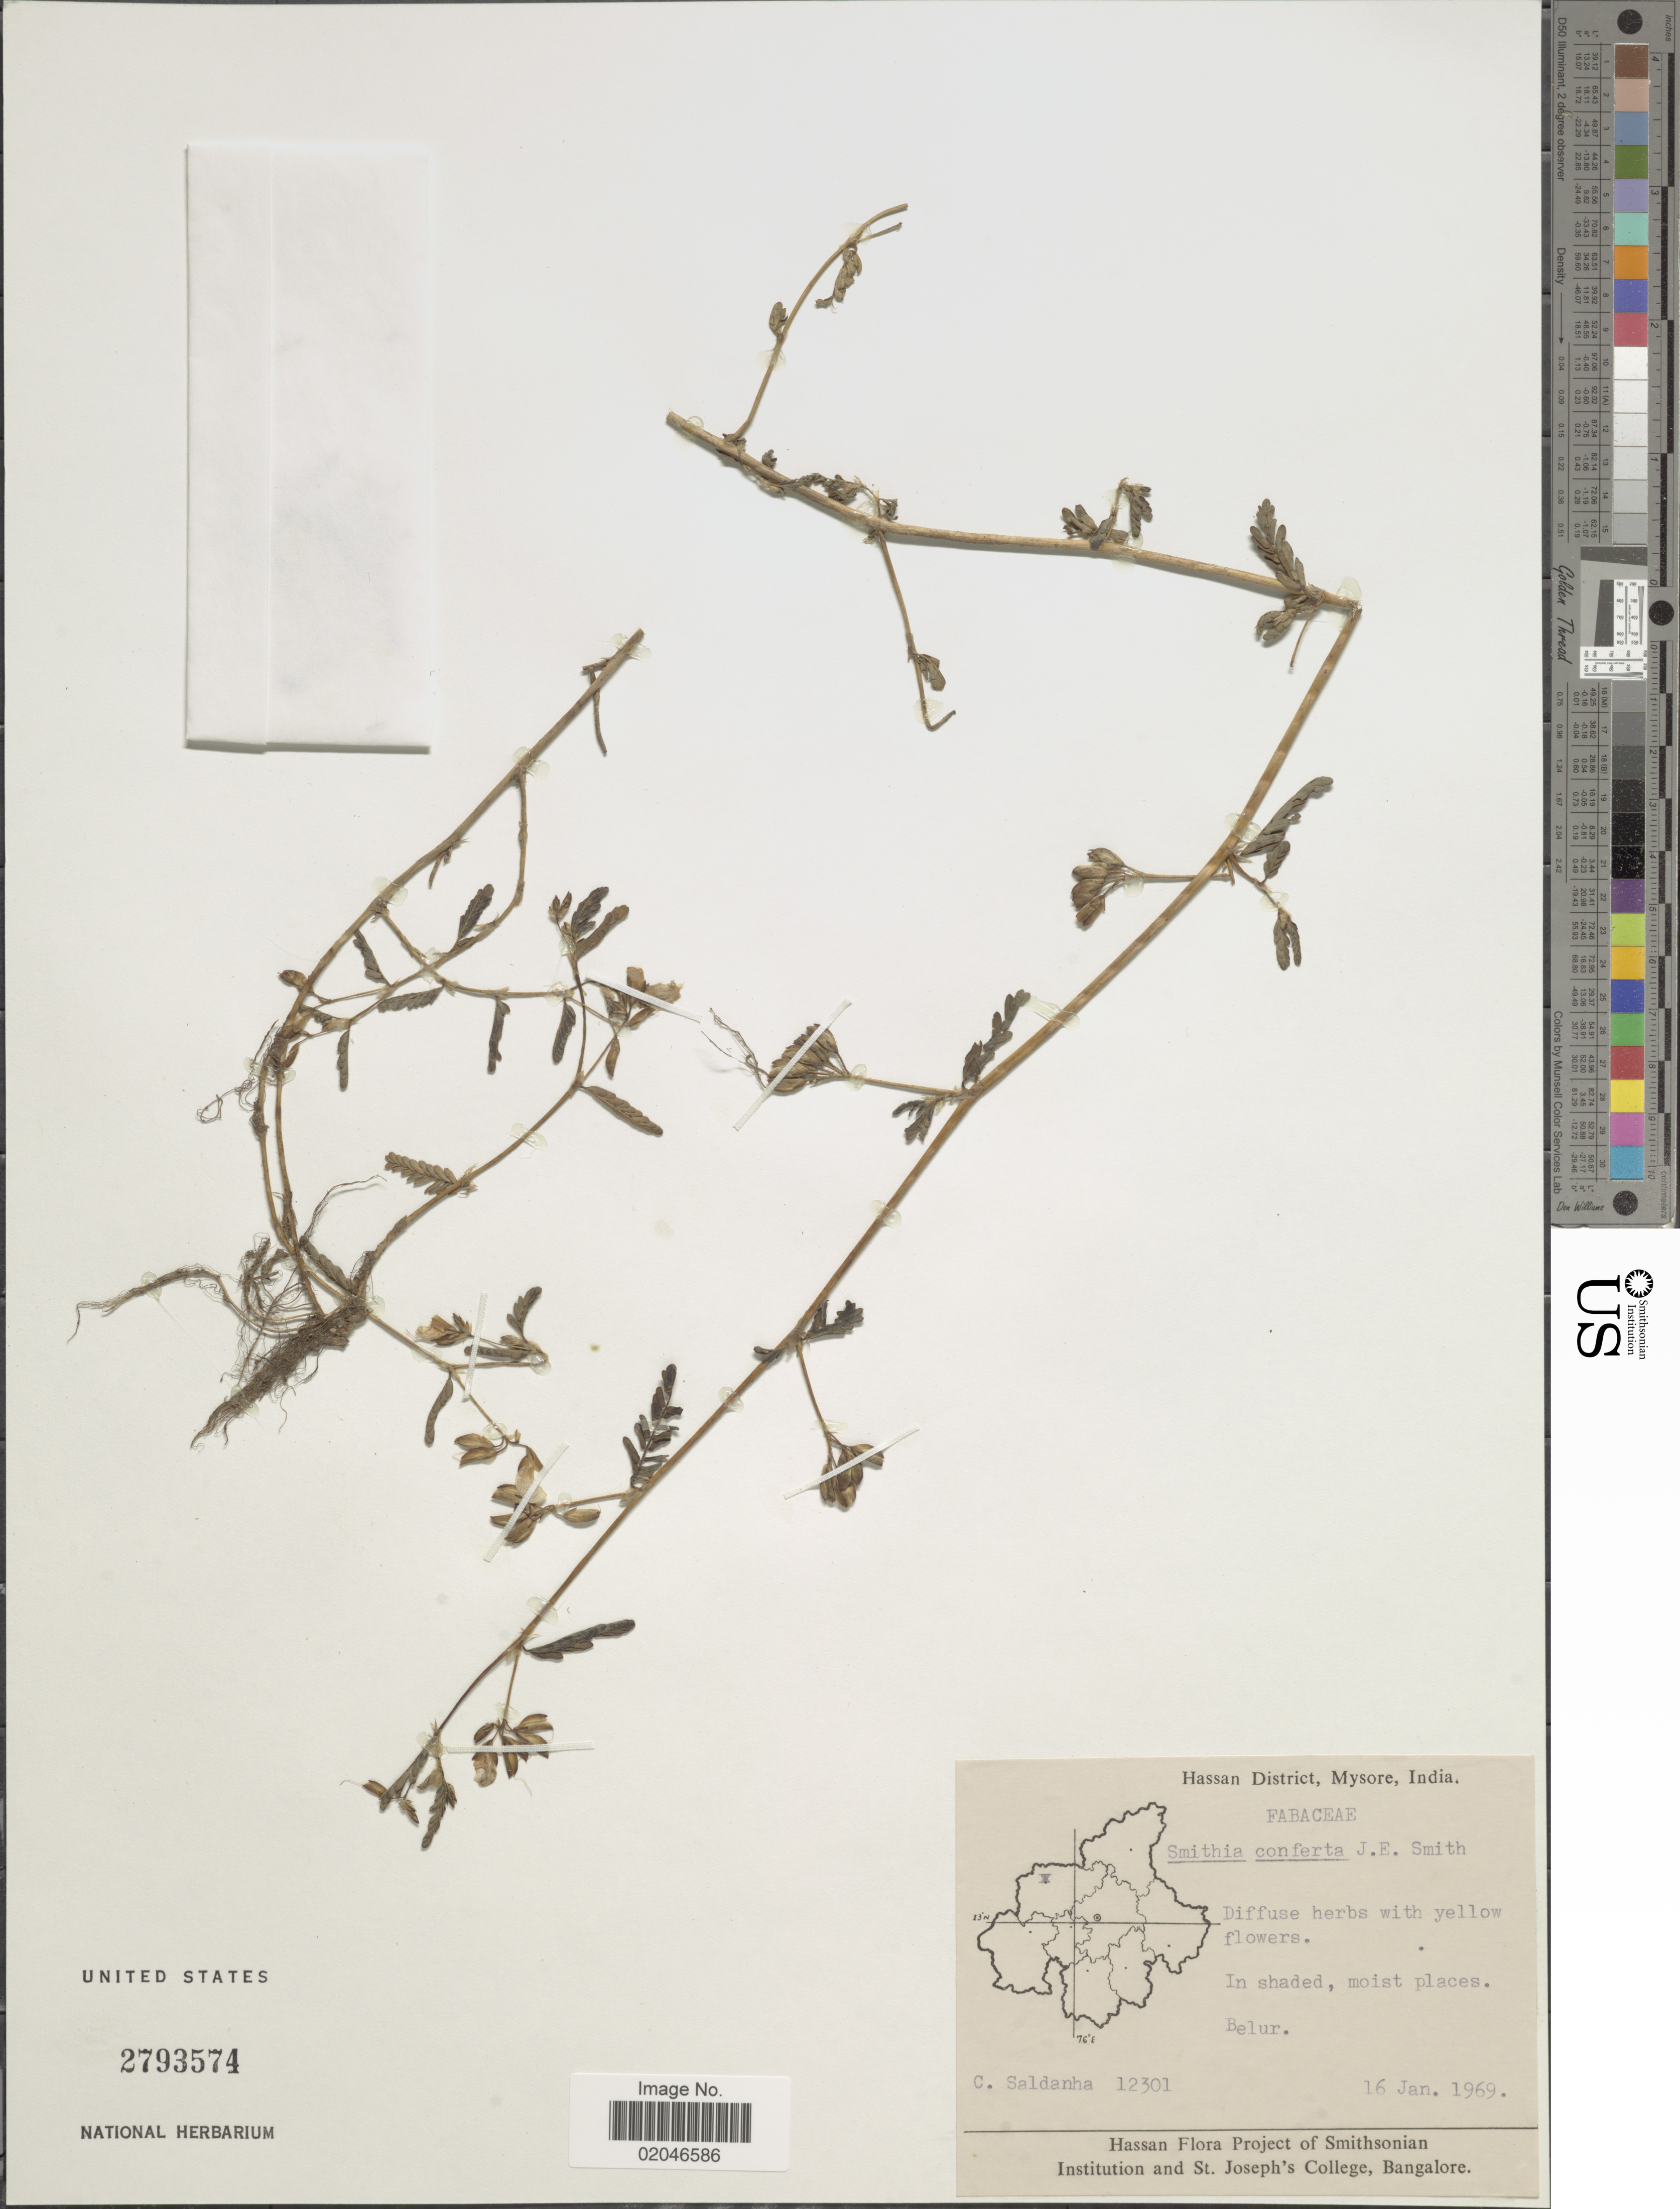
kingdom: Plantae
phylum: Tracheophyta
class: Magnoliopsida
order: Fabales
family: Fabaceae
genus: Smithia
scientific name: Smithia conferta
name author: Sm.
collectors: C. Saldanha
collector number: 12301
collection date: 1969-01-16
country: India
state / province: Karnataka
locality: Hassan District, Myosre, In shaded, moist places, Belur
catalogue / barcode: US 2793574